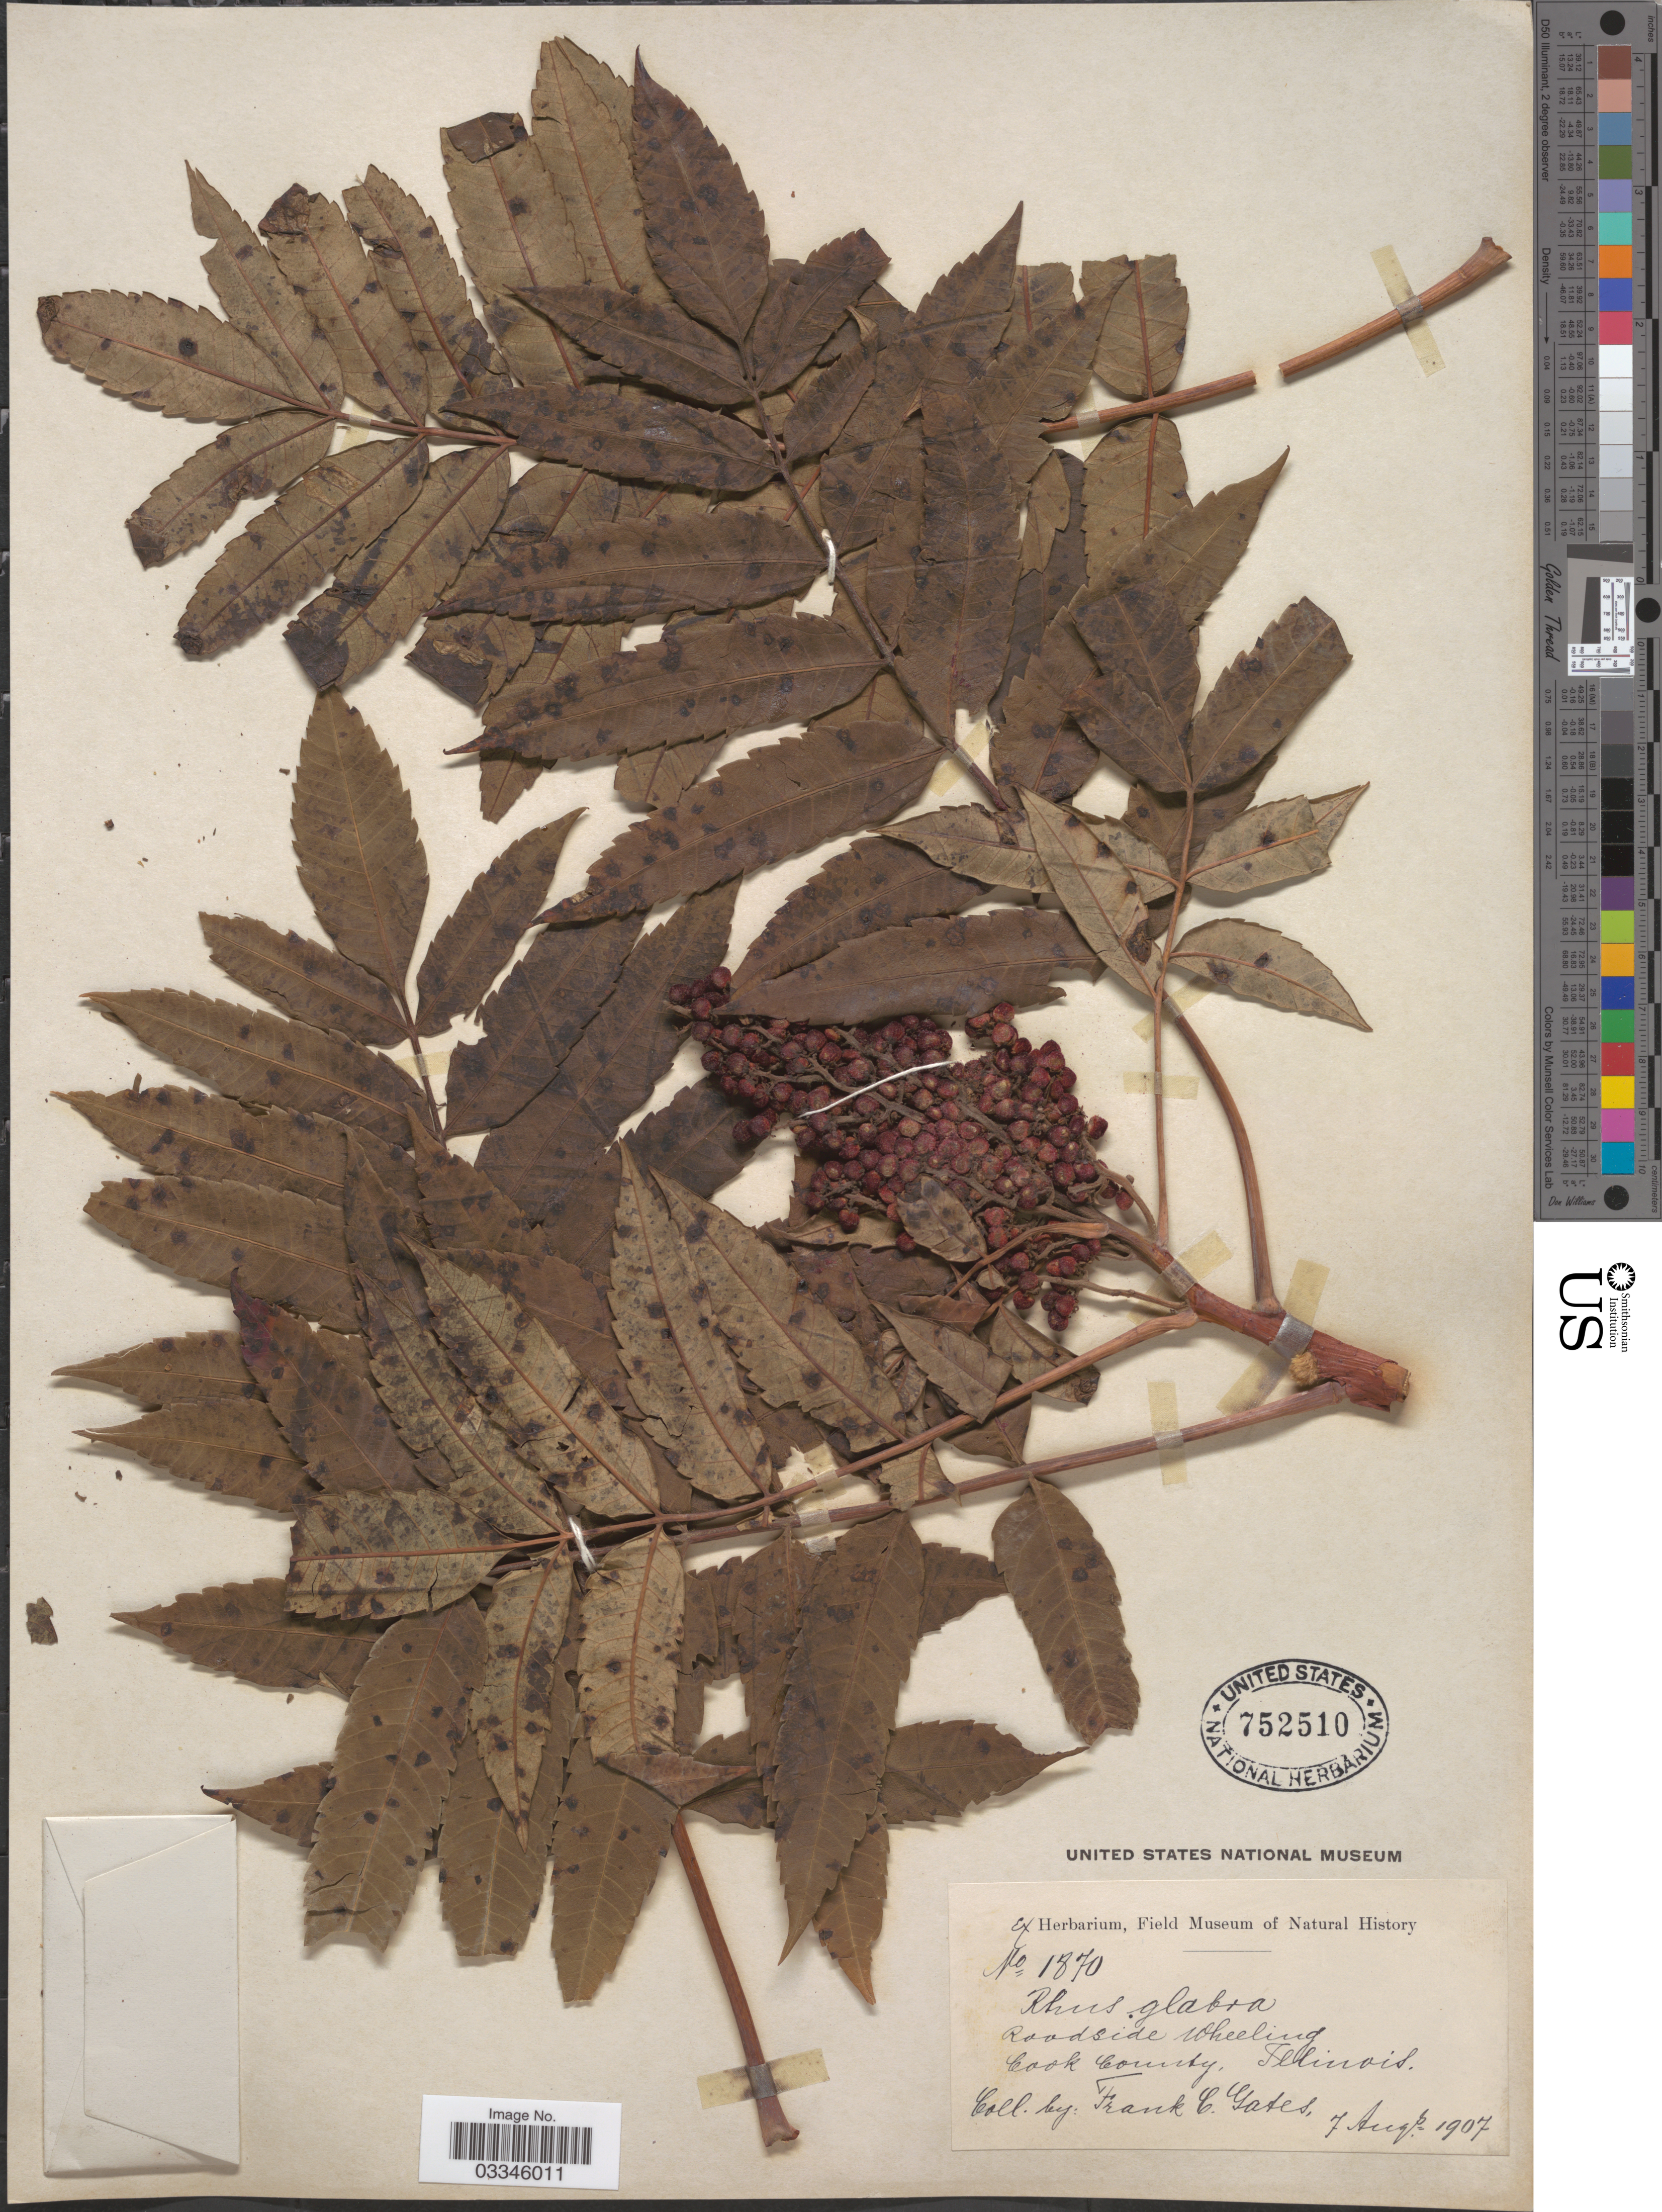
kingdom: Plantae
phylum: Tracheophyta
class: Magnoliopsida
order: Sapindales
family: Anacardiaceae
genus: Rhus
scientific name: Rhus glabra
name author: L.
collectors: F. C. Gates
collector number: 1870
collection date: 1907-08-07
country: United States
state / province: Illinois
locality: Wheeling, Cook County.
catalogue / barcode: US 752510